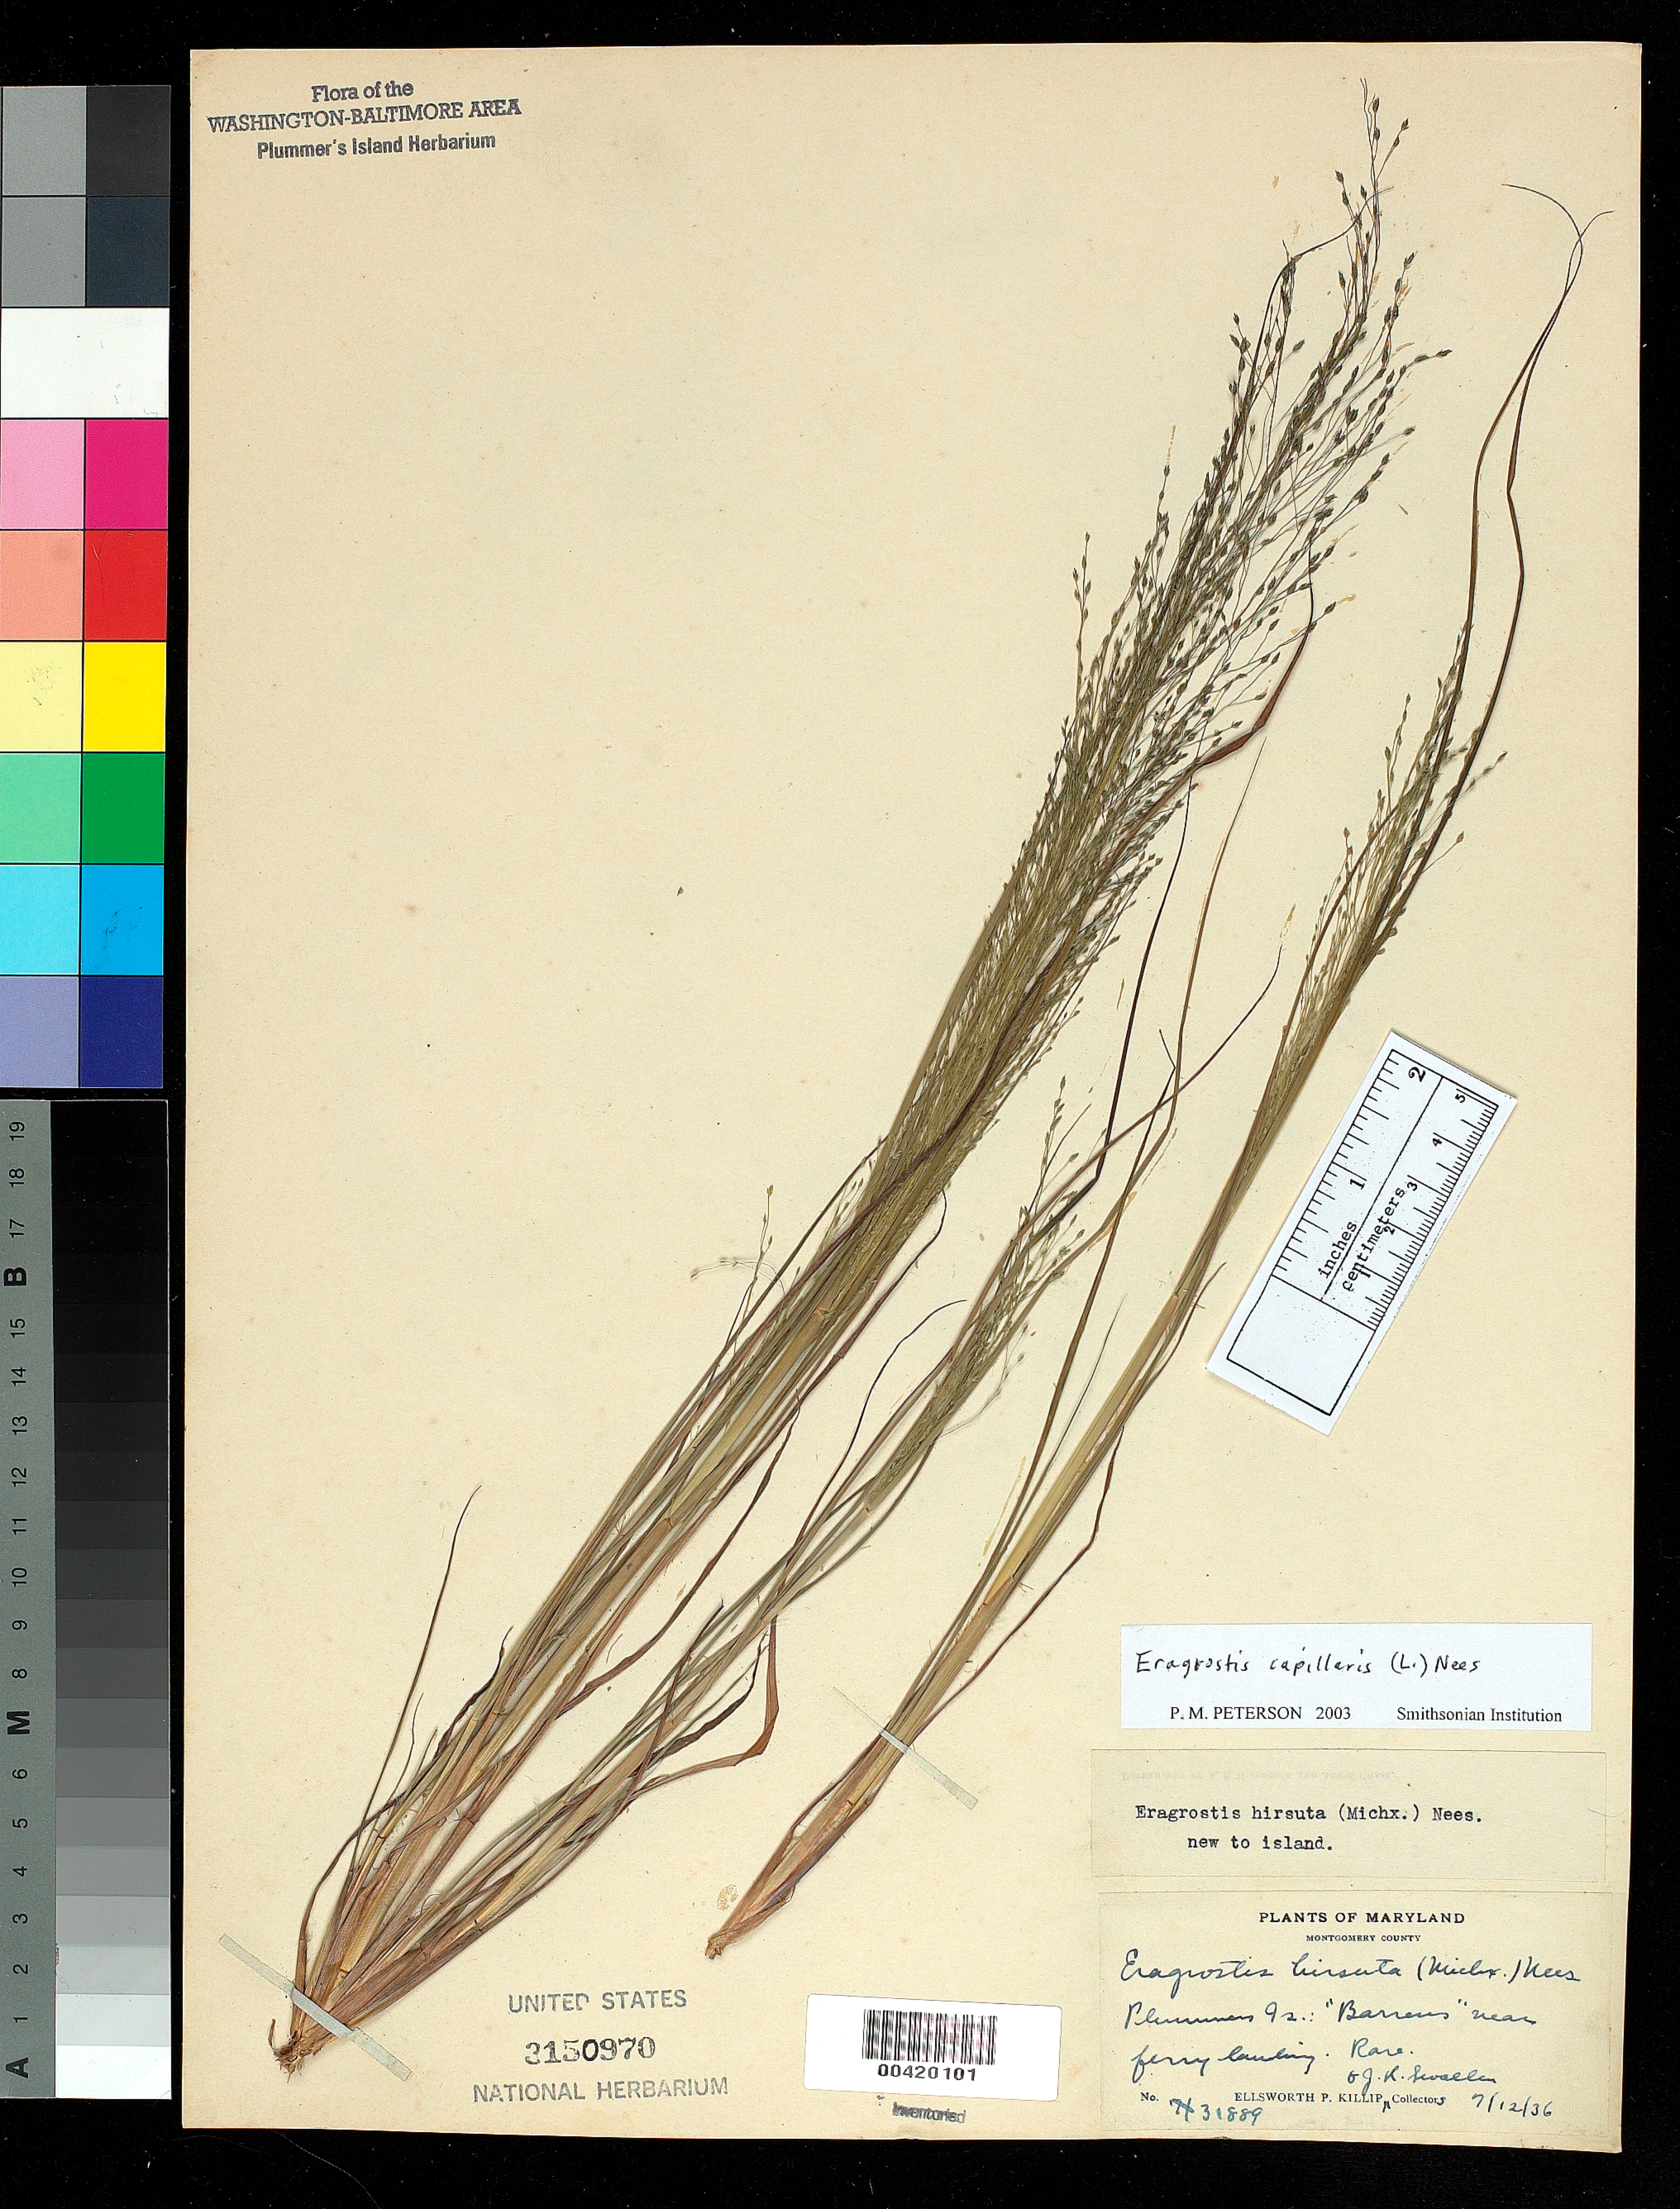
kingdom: Plantae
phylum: Tracheophyta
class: Liliopsida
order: Poales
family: Poaceae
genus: Eragrostis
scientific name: Eragrostis hirsuta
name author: (Michx.) Nees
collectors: E. P. Killip & J. R. Swallen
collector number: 31889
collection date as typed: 12 Jul 1936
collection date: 1936-07-12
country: United States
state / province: Maryland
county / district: Montgomery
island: Plummers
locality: Plummer's Island; "barrens" near Ferry Landing C. & O. Canal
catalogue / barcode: US 3150970